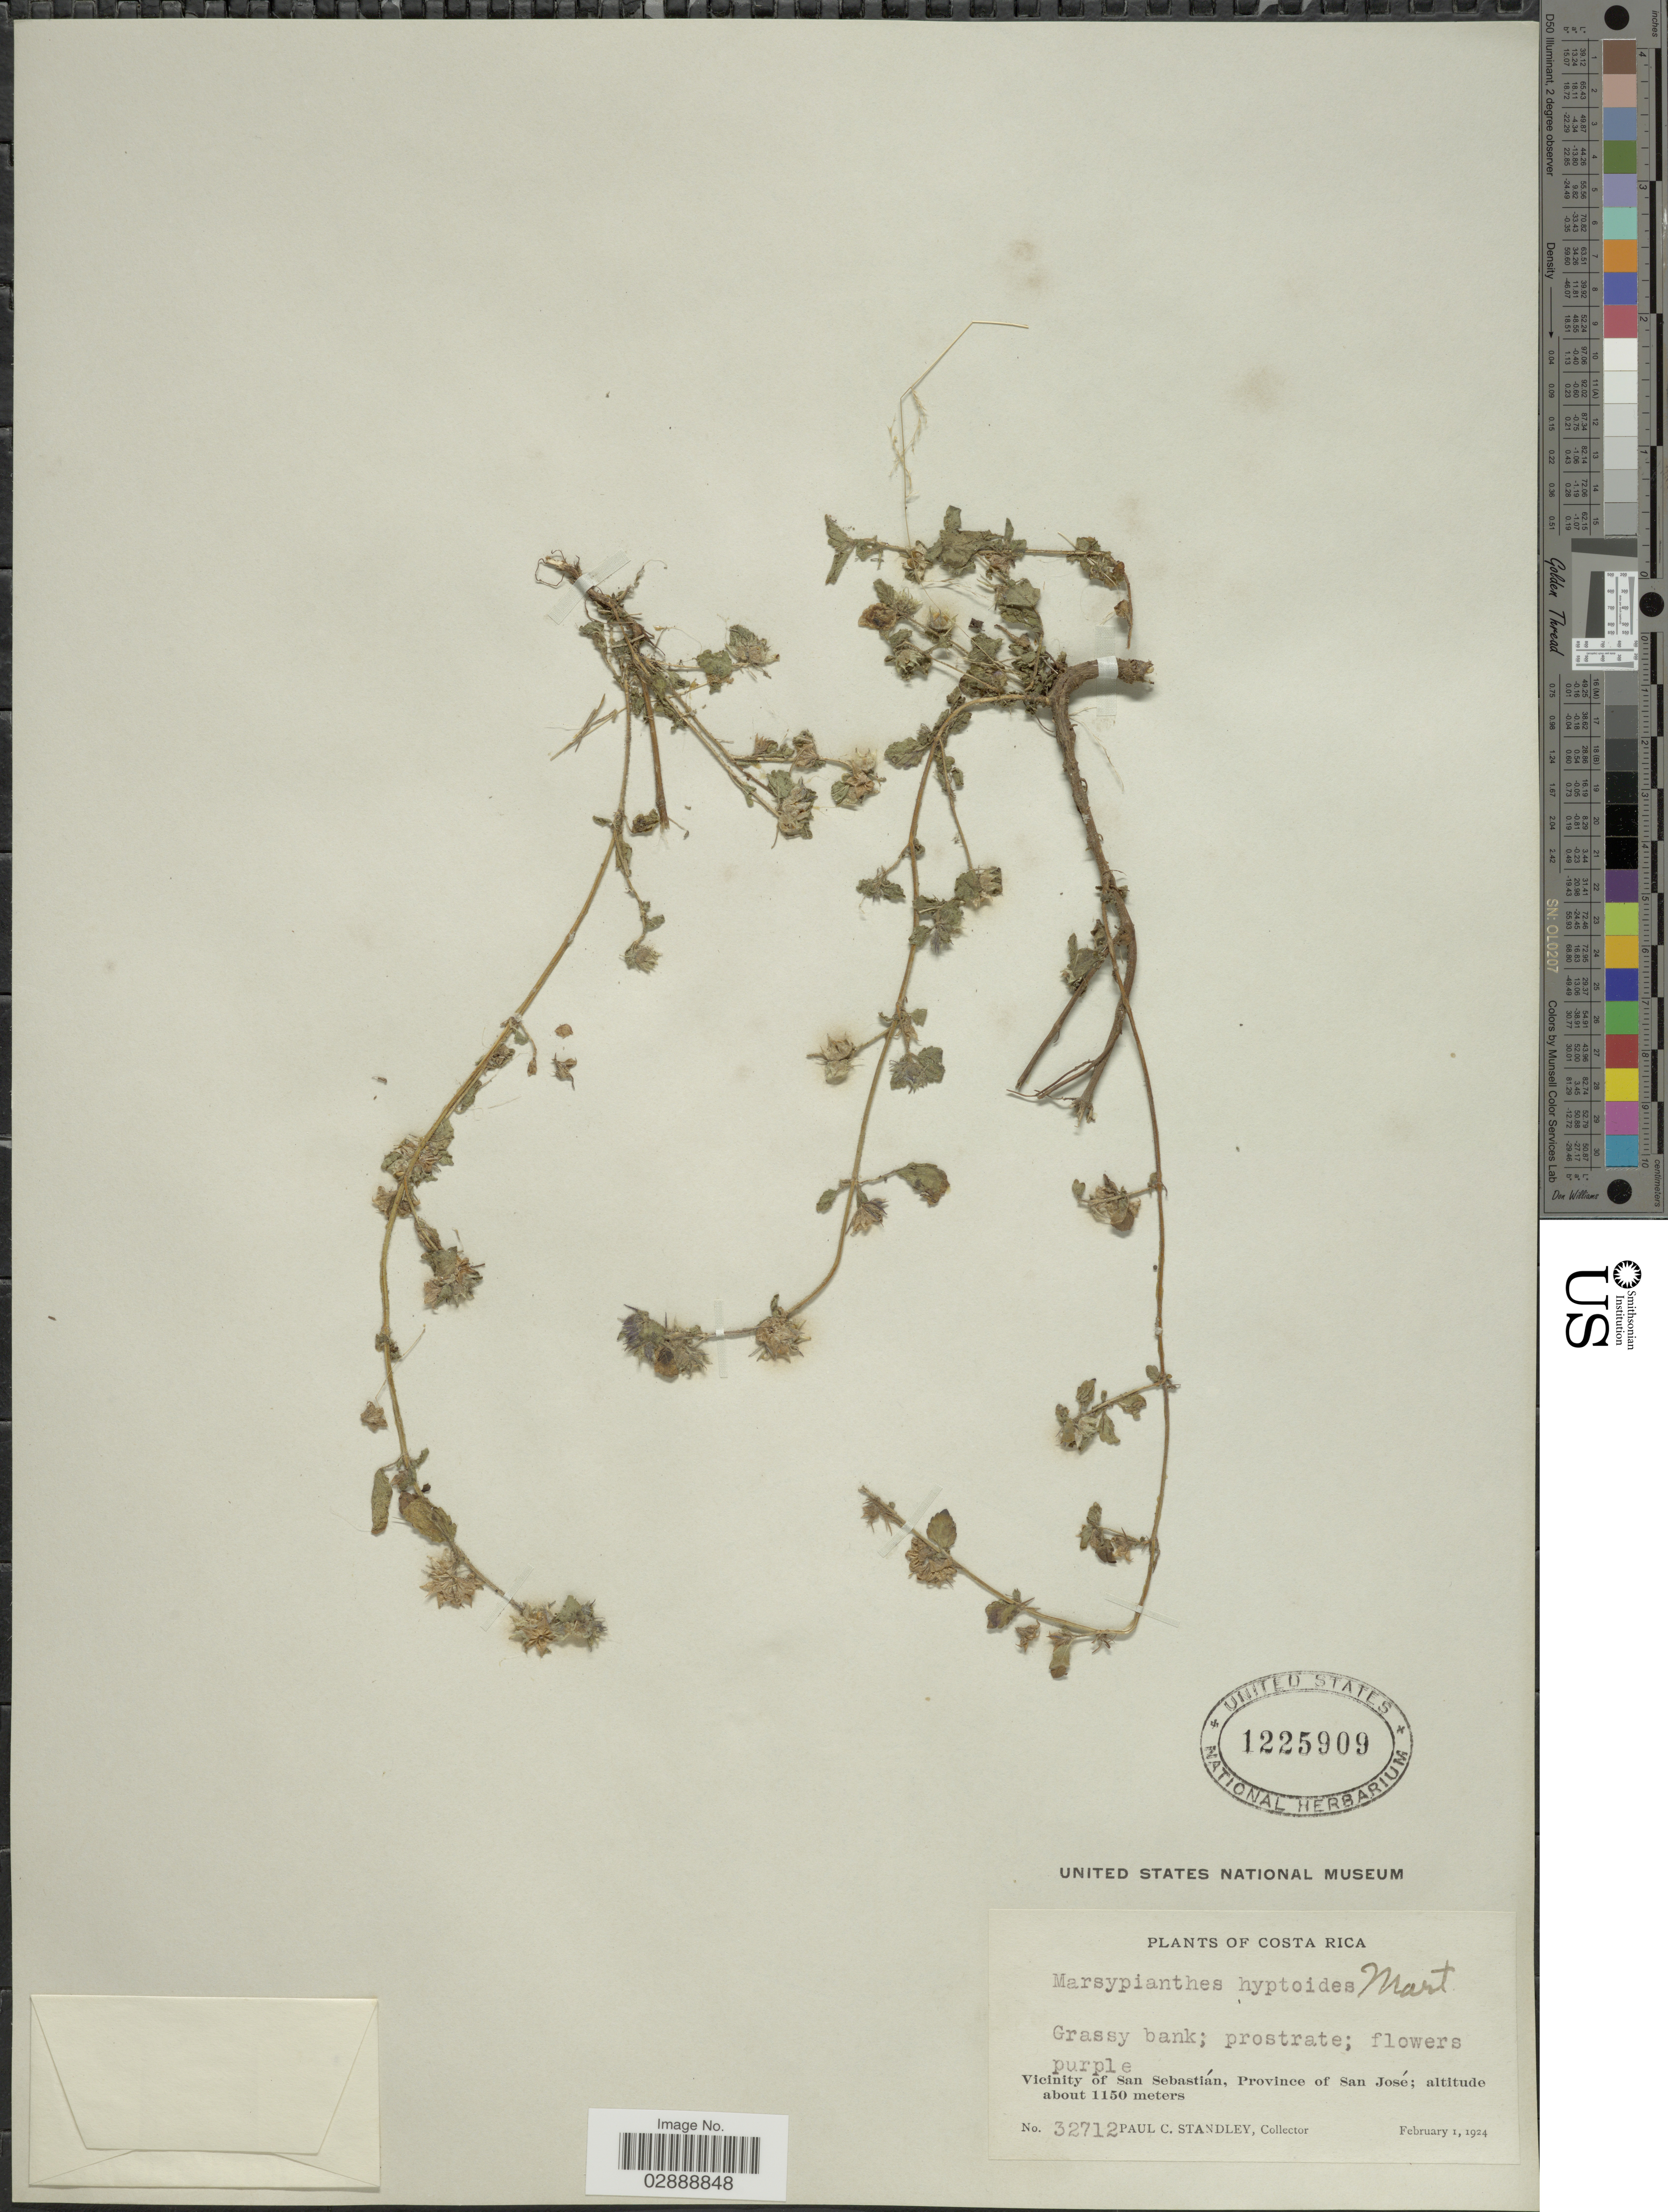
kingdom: Plantae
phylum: Tracheophyta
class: Magnoliopsida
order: Lamiales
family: Lamiaceae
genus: Marsypianthes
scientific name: Marsypianthes chamaedrys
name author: (Vahl) Kuntze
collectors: P. C. Standley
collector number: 32712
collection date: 1924-02-01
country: Costa Rica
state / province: San José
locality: Vicinity of San Sebastián.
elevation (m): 1150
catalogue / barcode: US 1225909